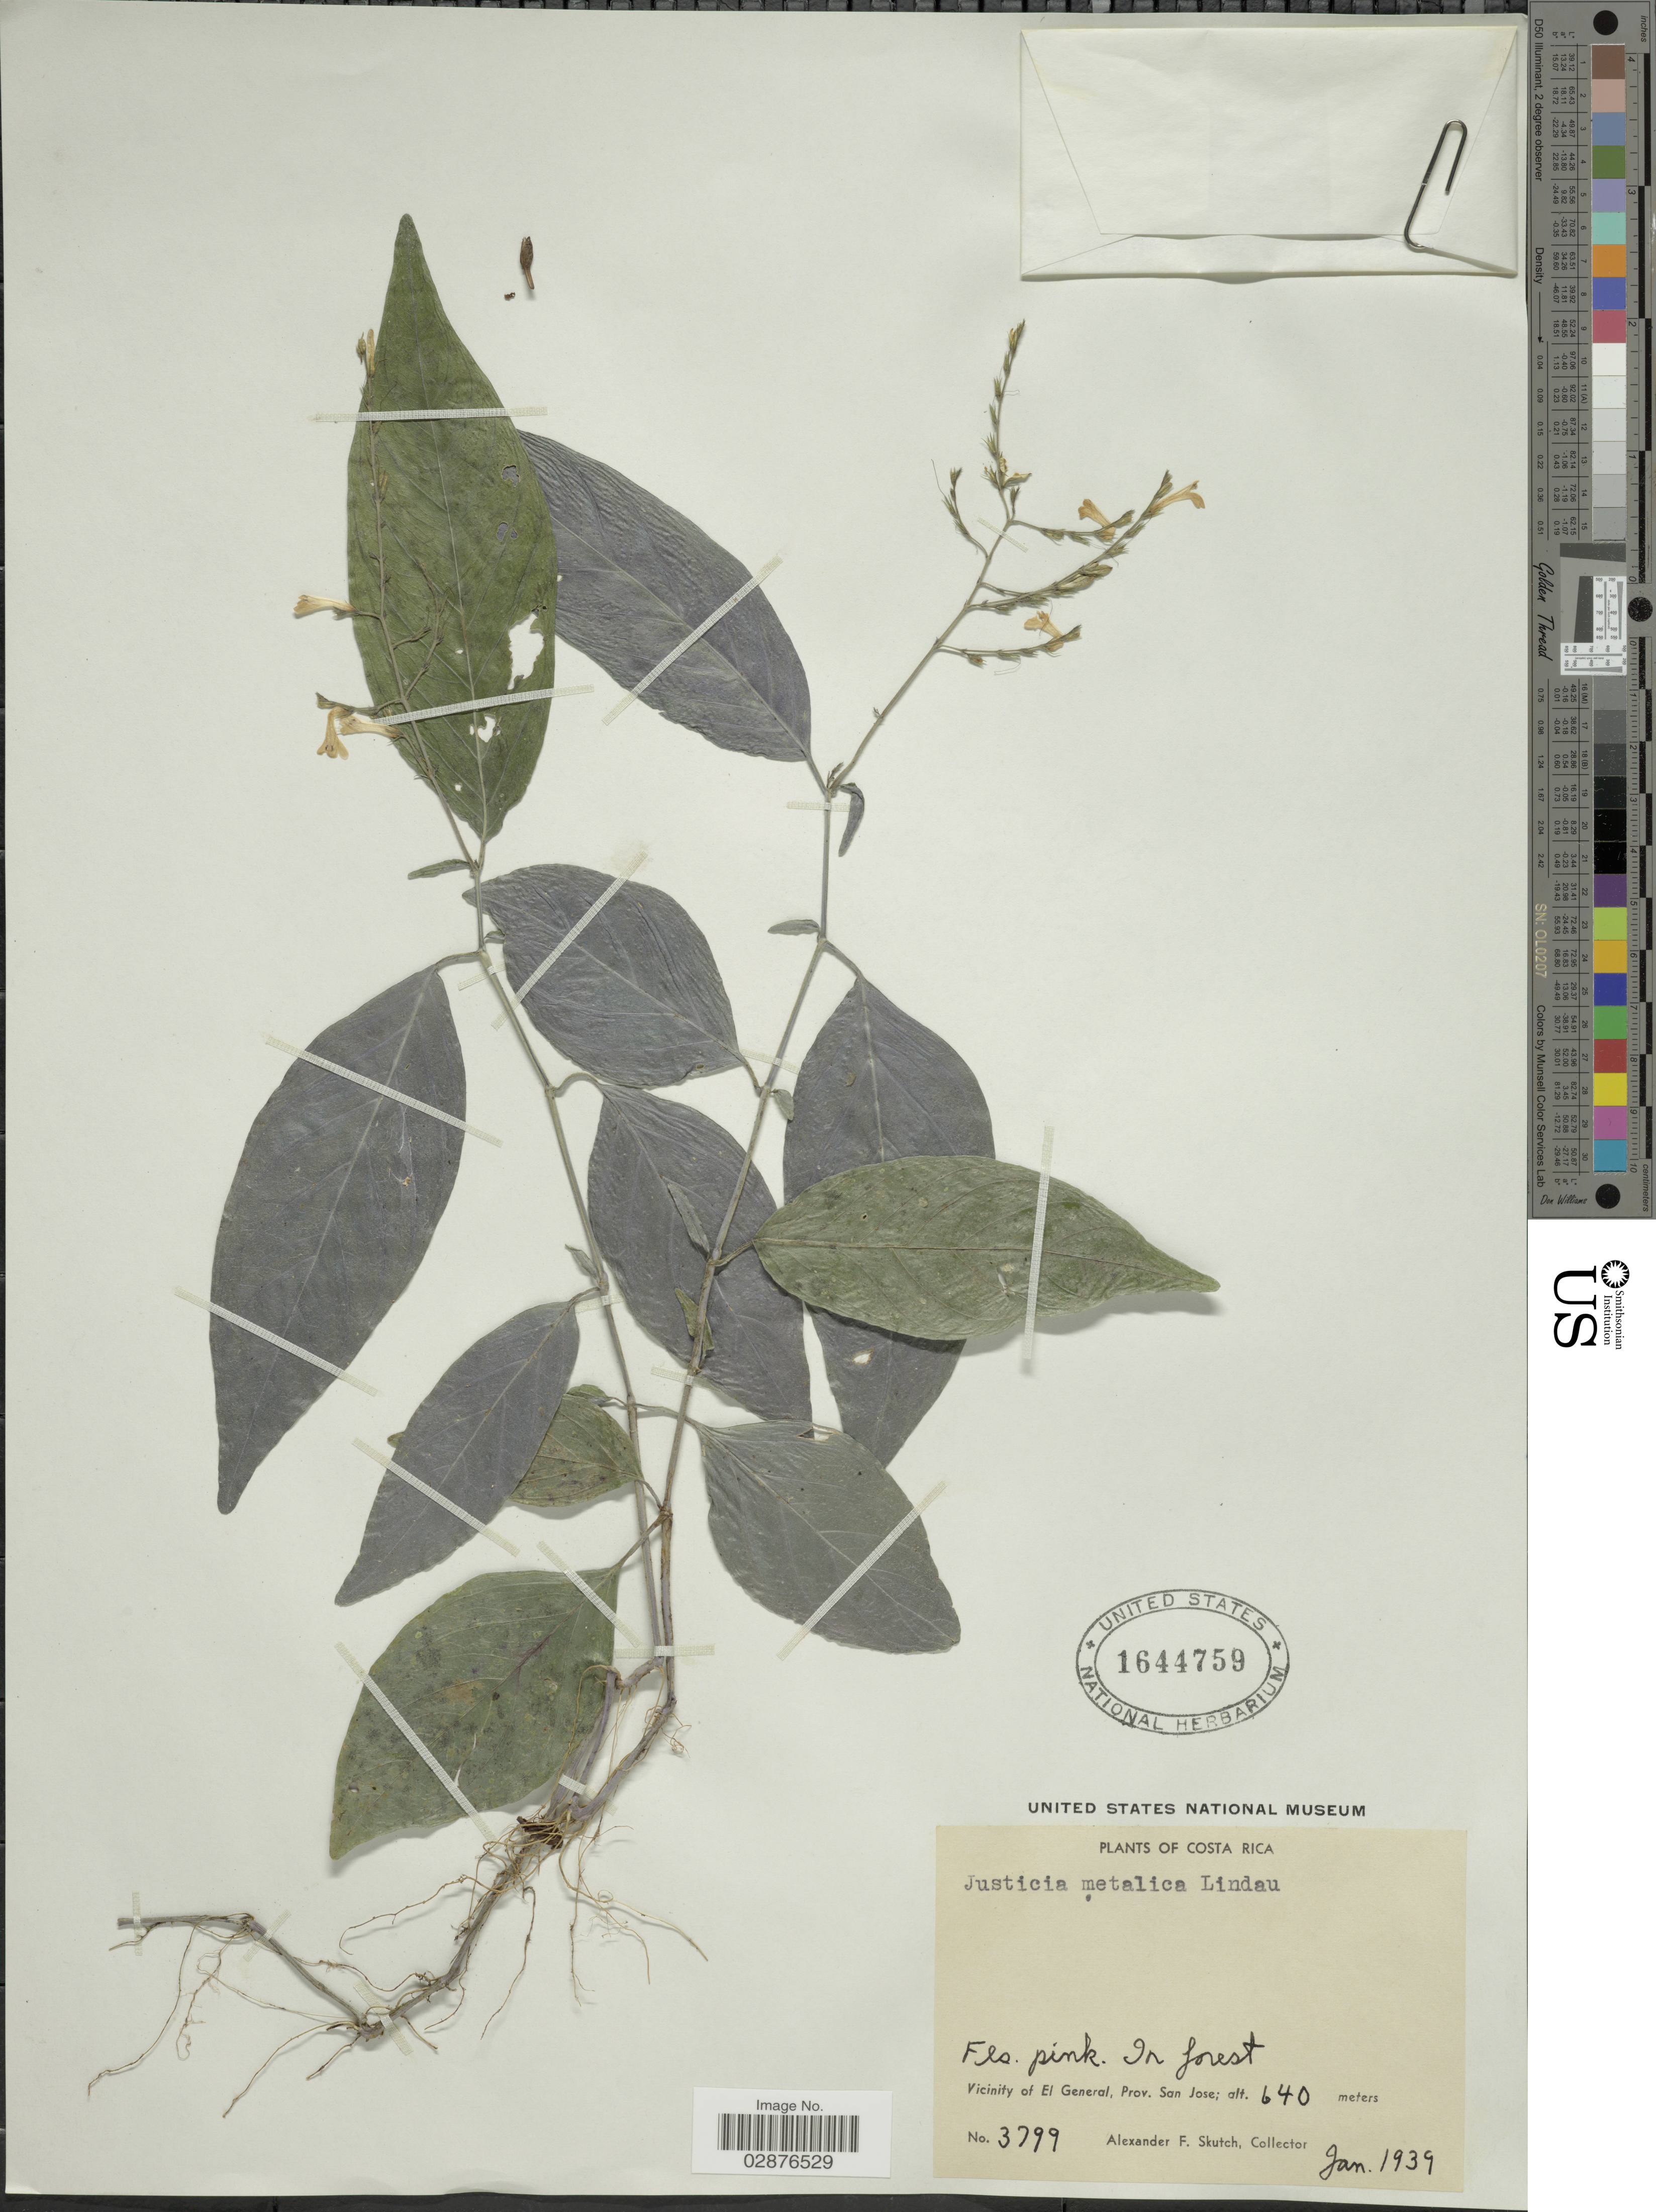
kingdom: Plantae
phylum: Tracheophyta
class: Magnoliopsida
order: Lamiales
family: Acanthaceae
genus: Justicia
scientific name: Justicia metallica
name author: Lindau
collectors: A. F. Skutch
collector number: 3799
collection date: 1939-01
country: Costa Rica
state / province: San José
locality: Vicinity of El General.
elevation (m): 640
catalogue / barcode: US 1644759